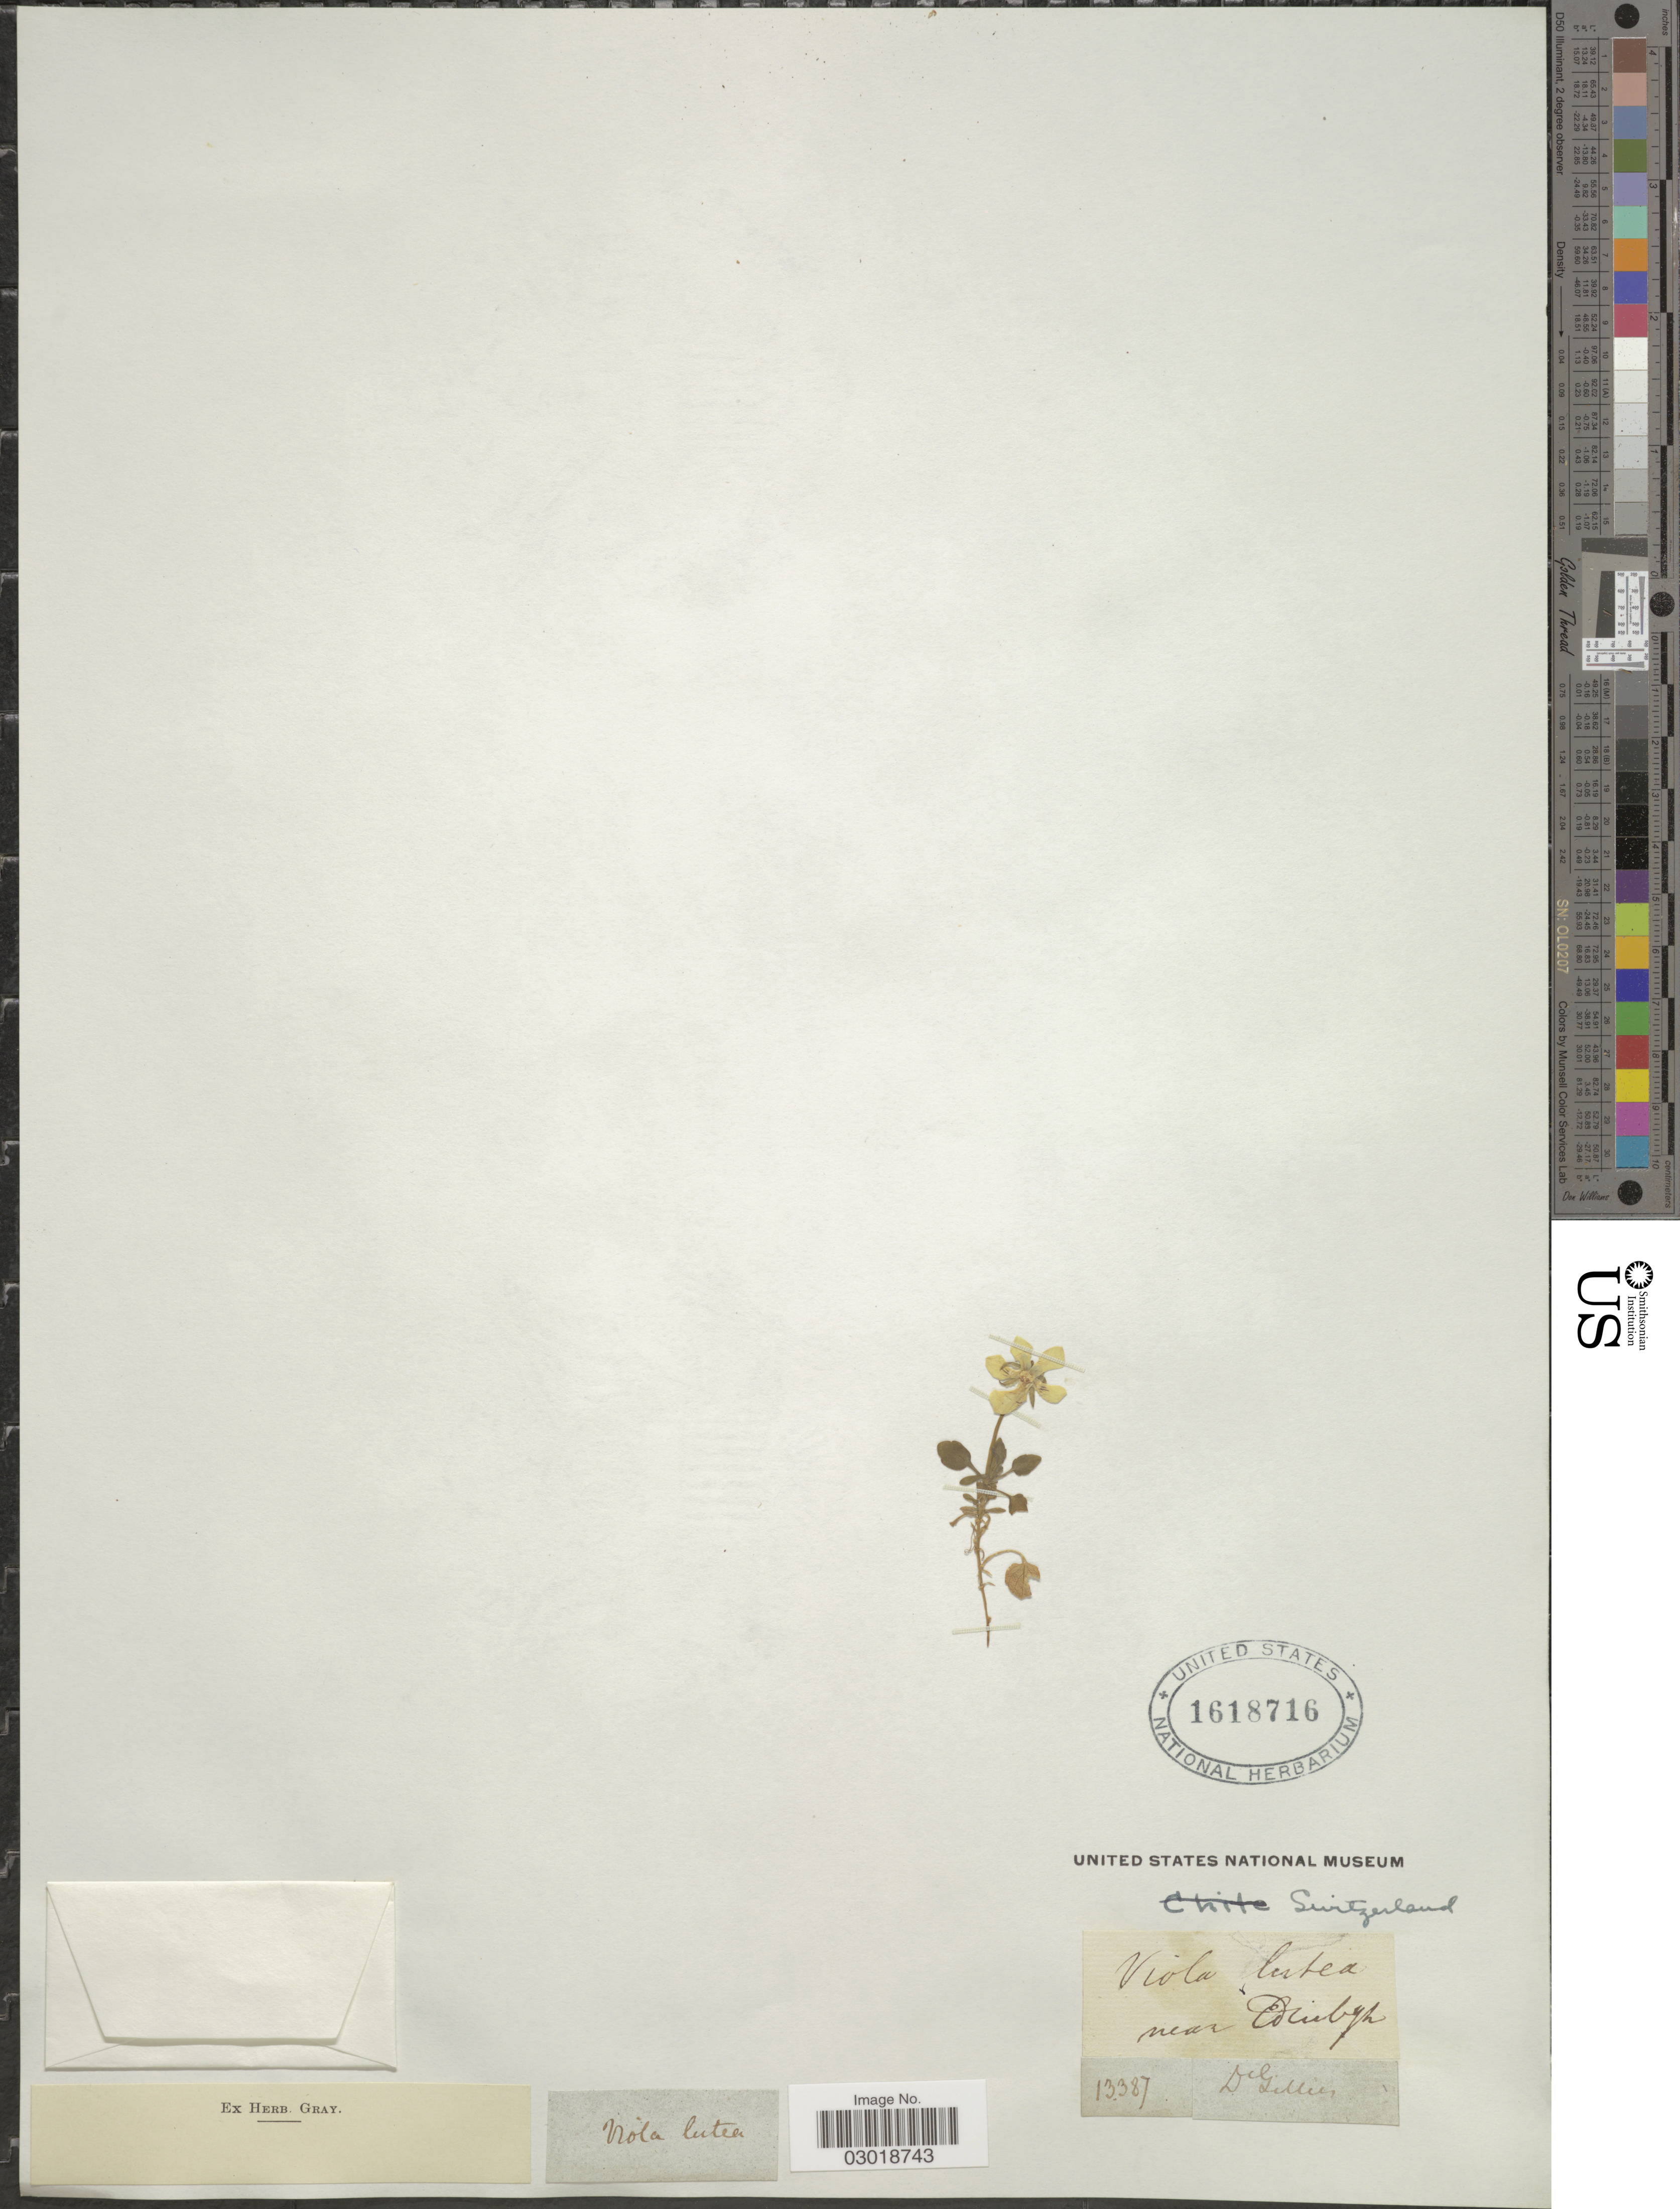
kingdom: Plantae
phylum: Tracheophyta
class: Magnoliopsida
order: Malpighiales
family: Violaceae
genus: Viola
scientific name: Viola lutea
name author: Huds.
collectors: J. Gillies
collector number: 13387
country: Switzerland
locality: Near Edinbgh.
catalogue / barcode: US 1618716